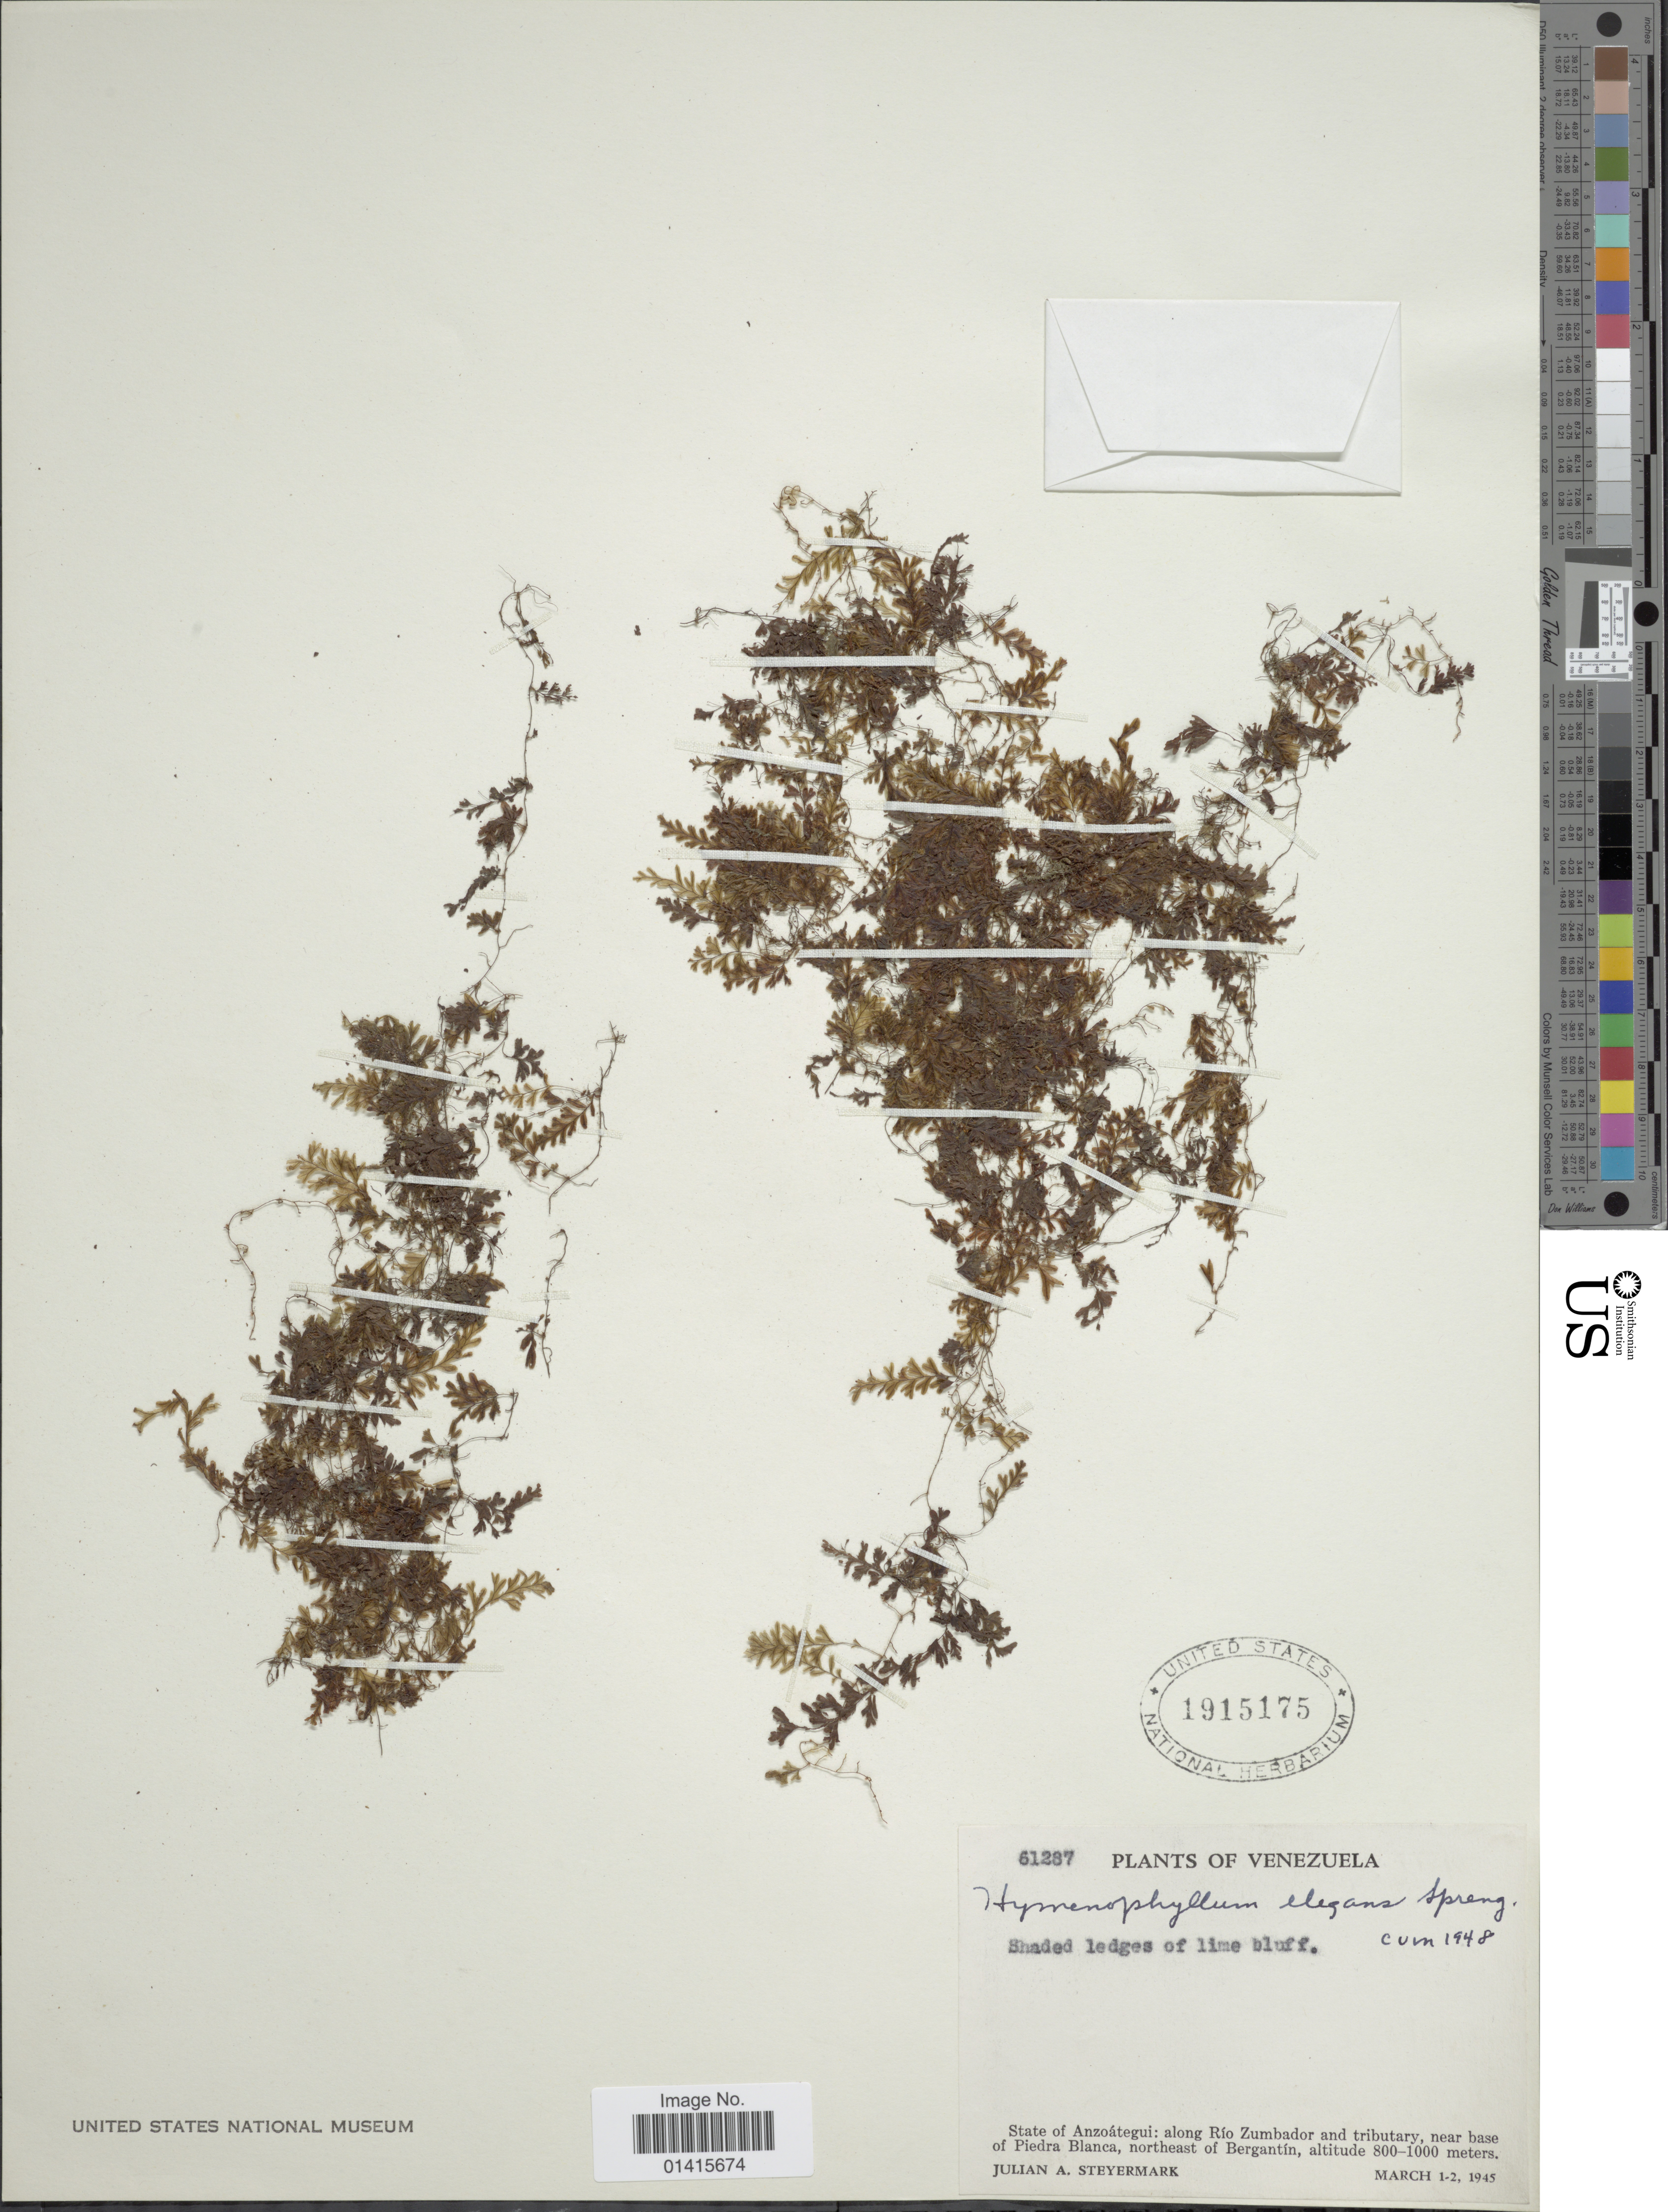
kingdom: Plantae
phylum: Tracheophyta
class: Polypodiopsida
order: Hymenophyllales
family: Hymenophyllaceae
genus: Hymenophyllum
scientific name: Hymenophyllum elegans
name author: Spreng.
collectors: J. Steyermark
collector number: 61287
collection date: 1945-03-01/1945-03-02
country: Venezuela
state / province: Anzoategui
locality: State of Anzoátegui: along Zumbador and tributary near base of Piedra Blanca, northeast of Bergantín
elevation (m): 800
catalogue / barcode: US 1915175